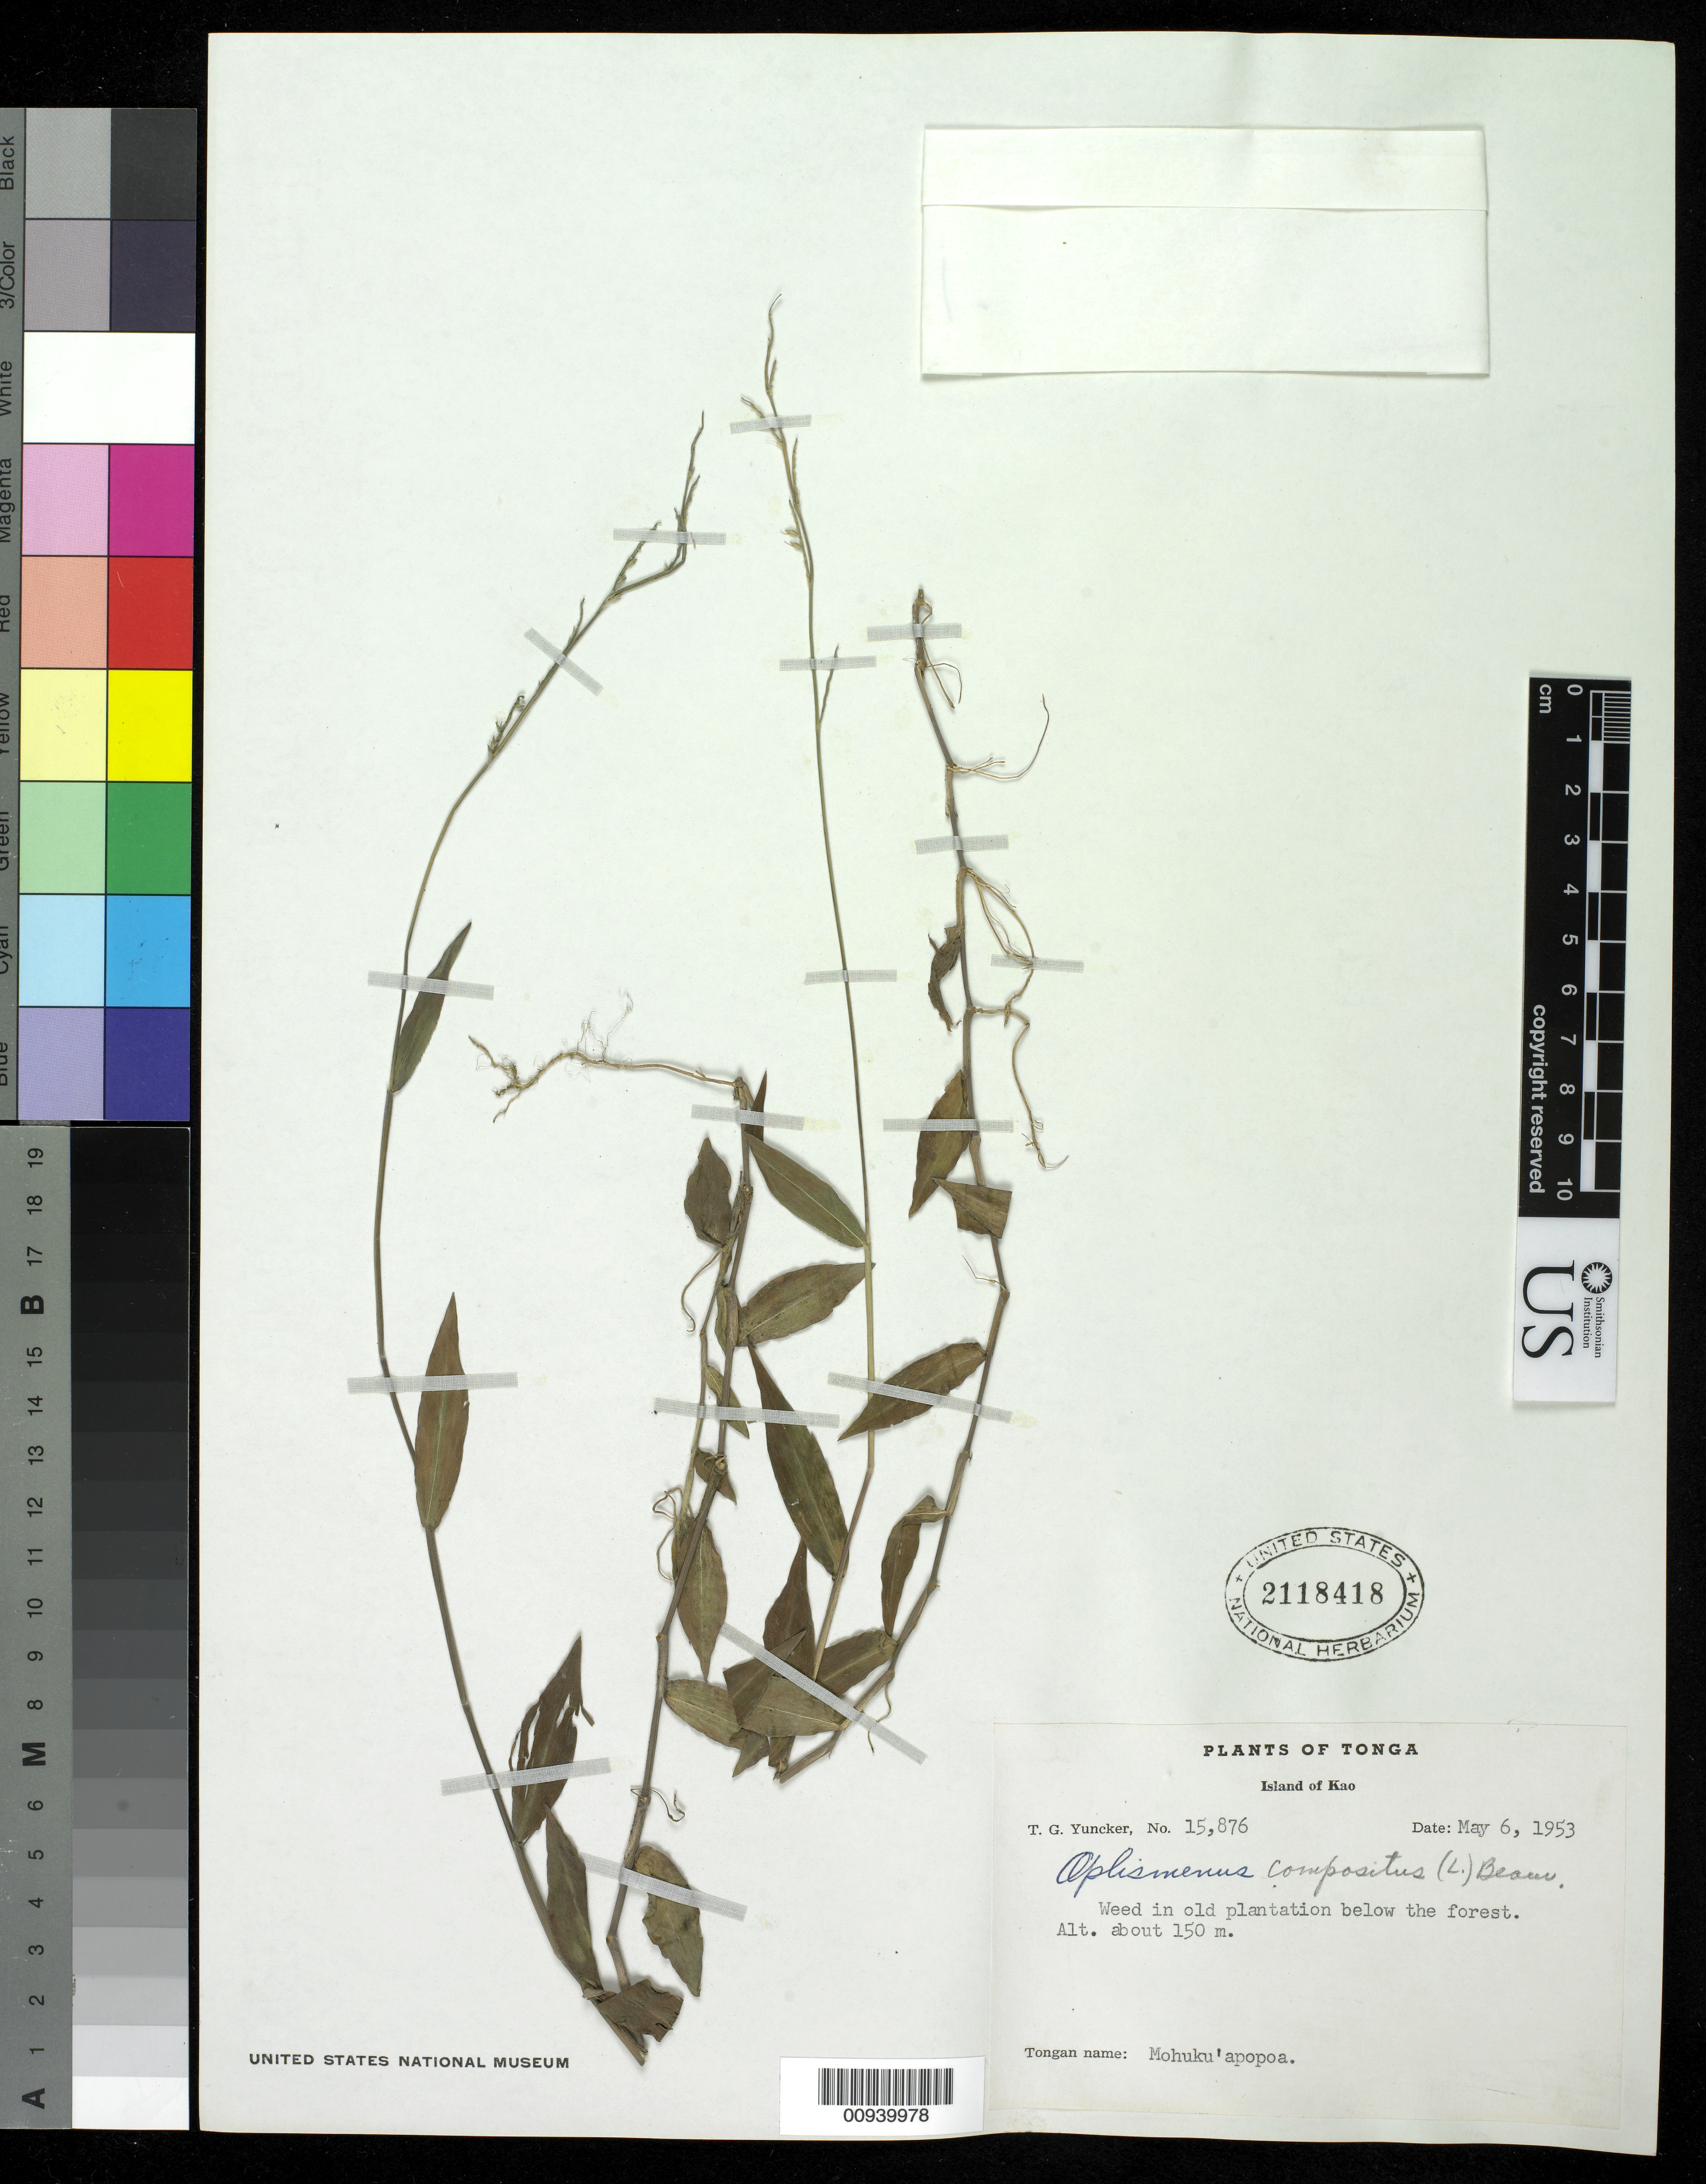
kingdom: Plantae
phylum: Tracheophyta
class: Liliopsida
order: Poales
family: Poaceae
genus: Oplismenus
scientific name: Oplismenus compositus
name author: (L.) P. Beauv.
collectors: T. G. Yuncker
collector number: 15876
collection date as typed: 06 May 1953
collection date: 1953-05-06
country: Tonga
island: Kao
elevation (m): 150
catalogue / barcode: US 2118418